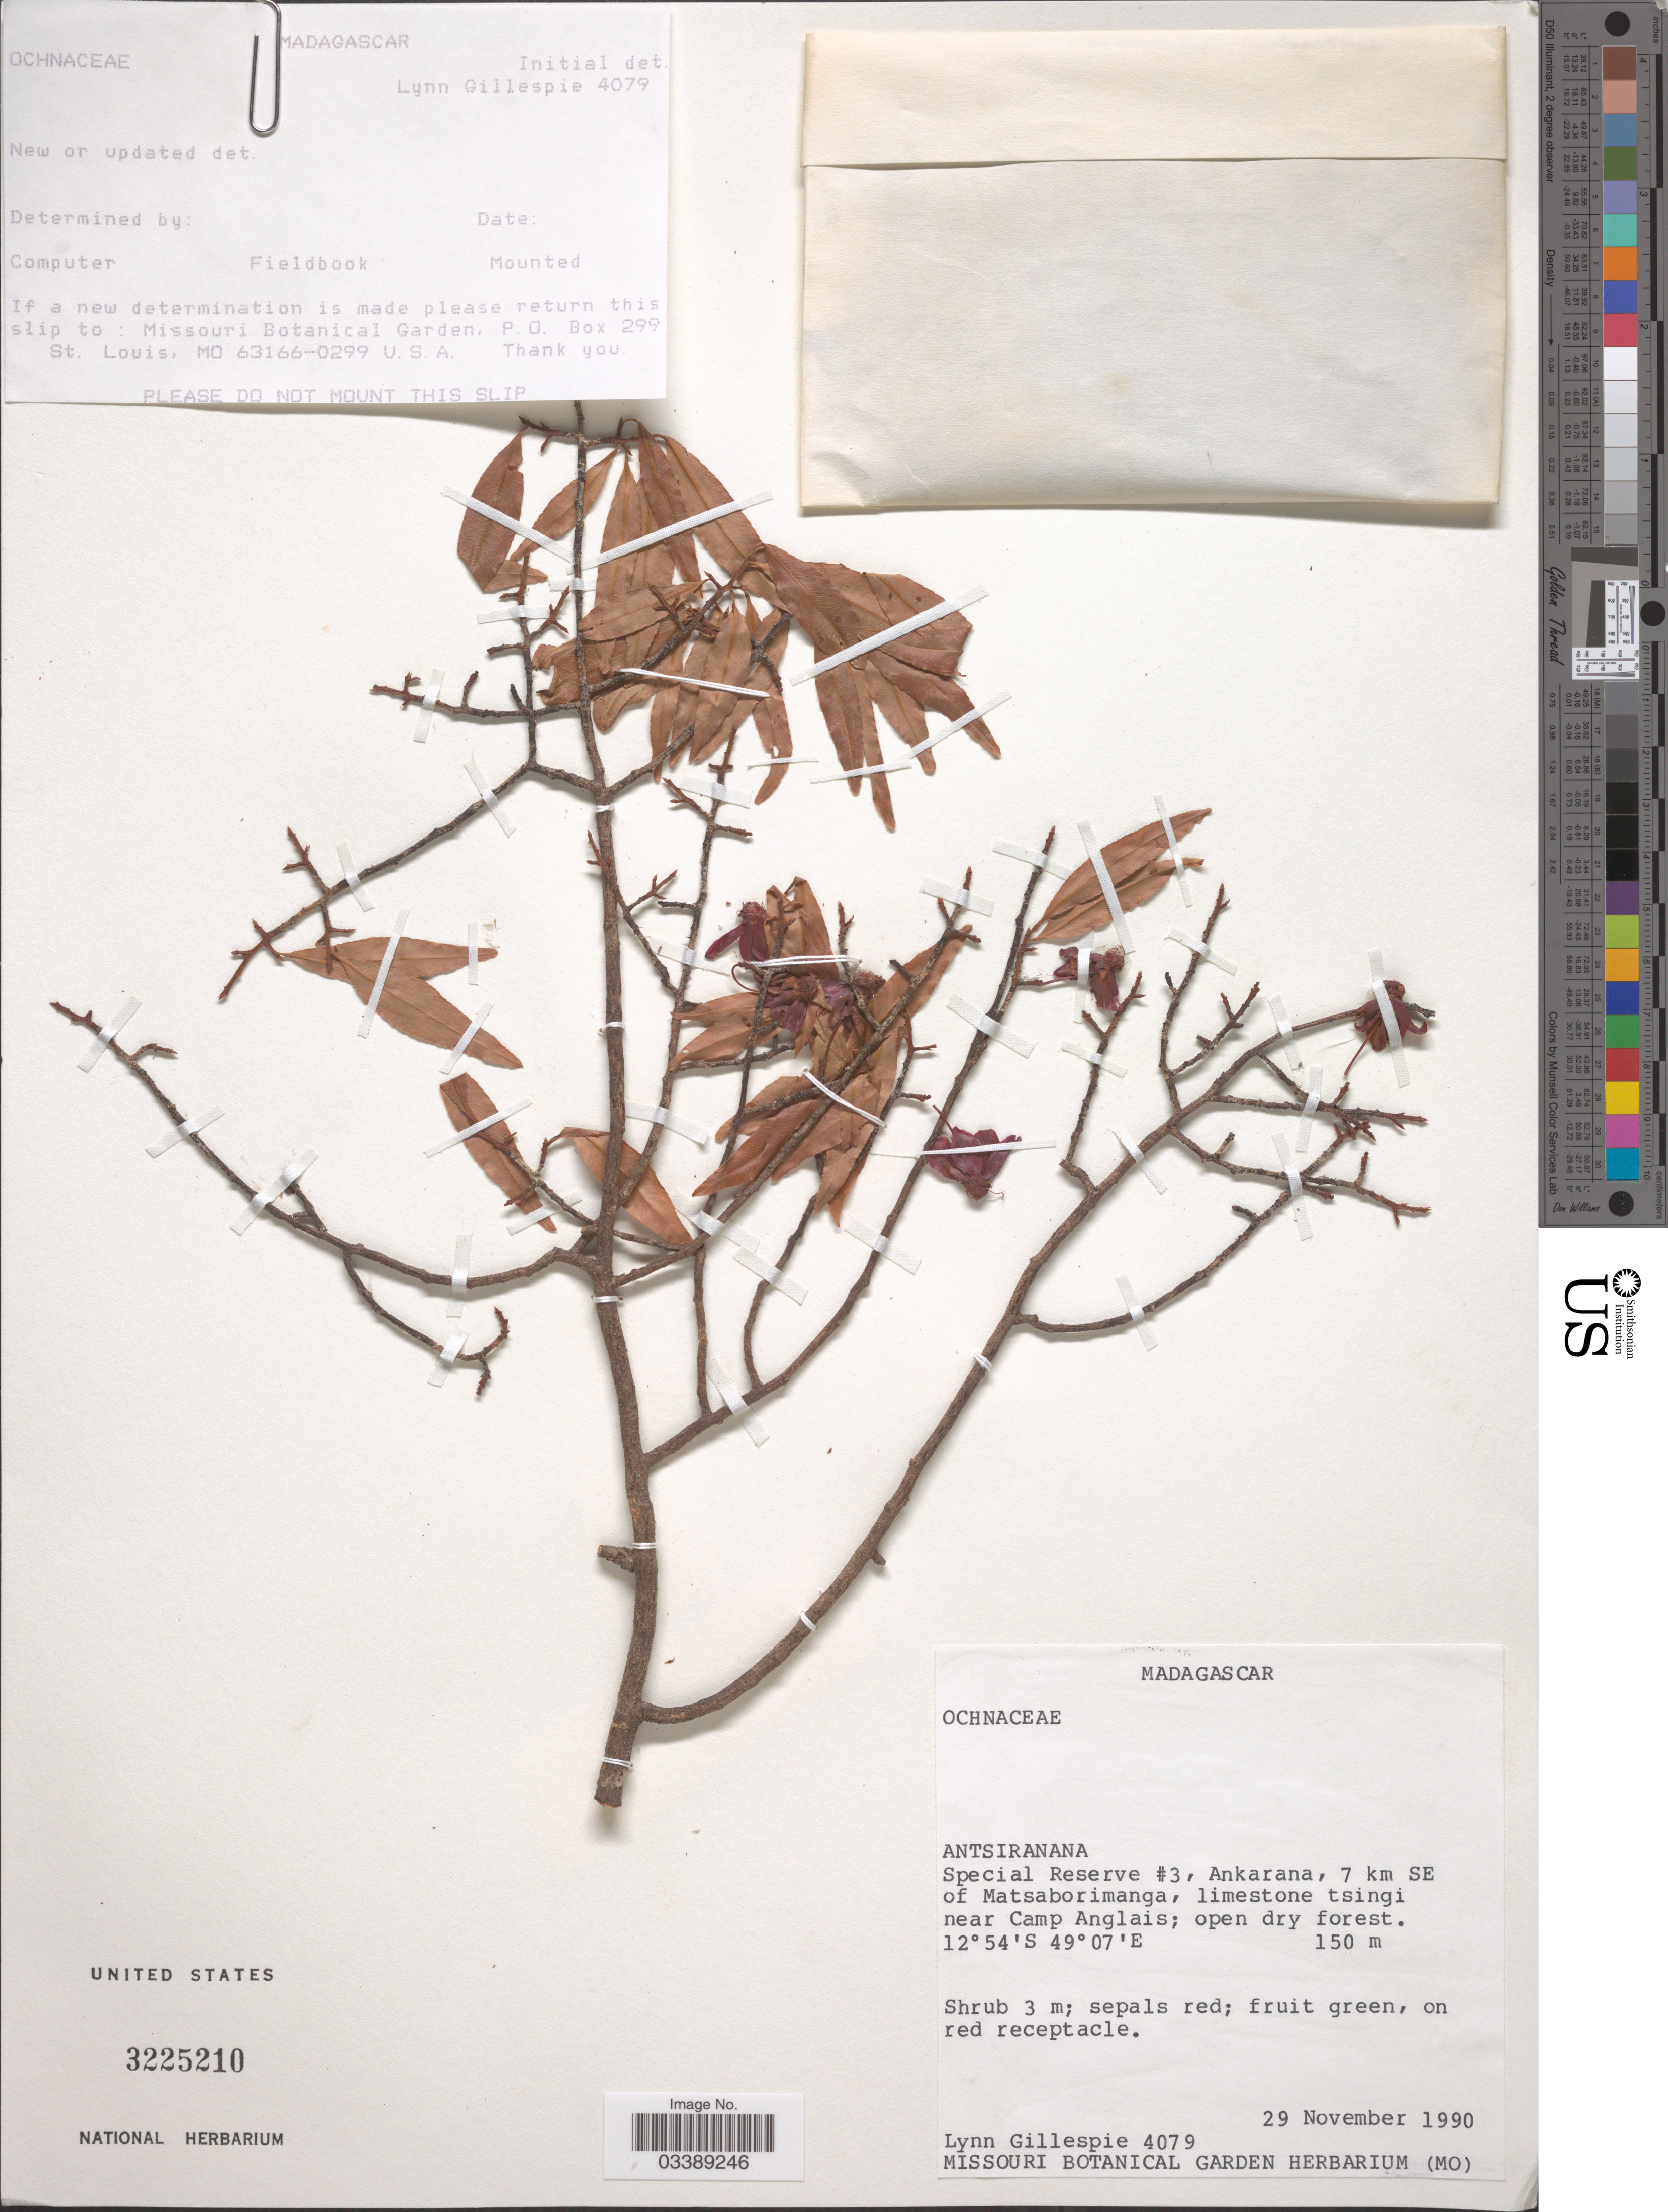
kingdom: Plantae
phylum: Tracheophyta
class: Magnoliopsida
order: Malpighiales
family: Ochnaceae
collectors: L. J. Gillespie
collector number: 4079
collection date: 1990-11-29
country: Madagascar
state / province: Diana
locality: Special Reserve #3, Ankarana, 7 km SE of Matsaborimanga, limestone tsingi near Camp Anglais.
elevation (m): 150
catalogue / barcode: US 3225210